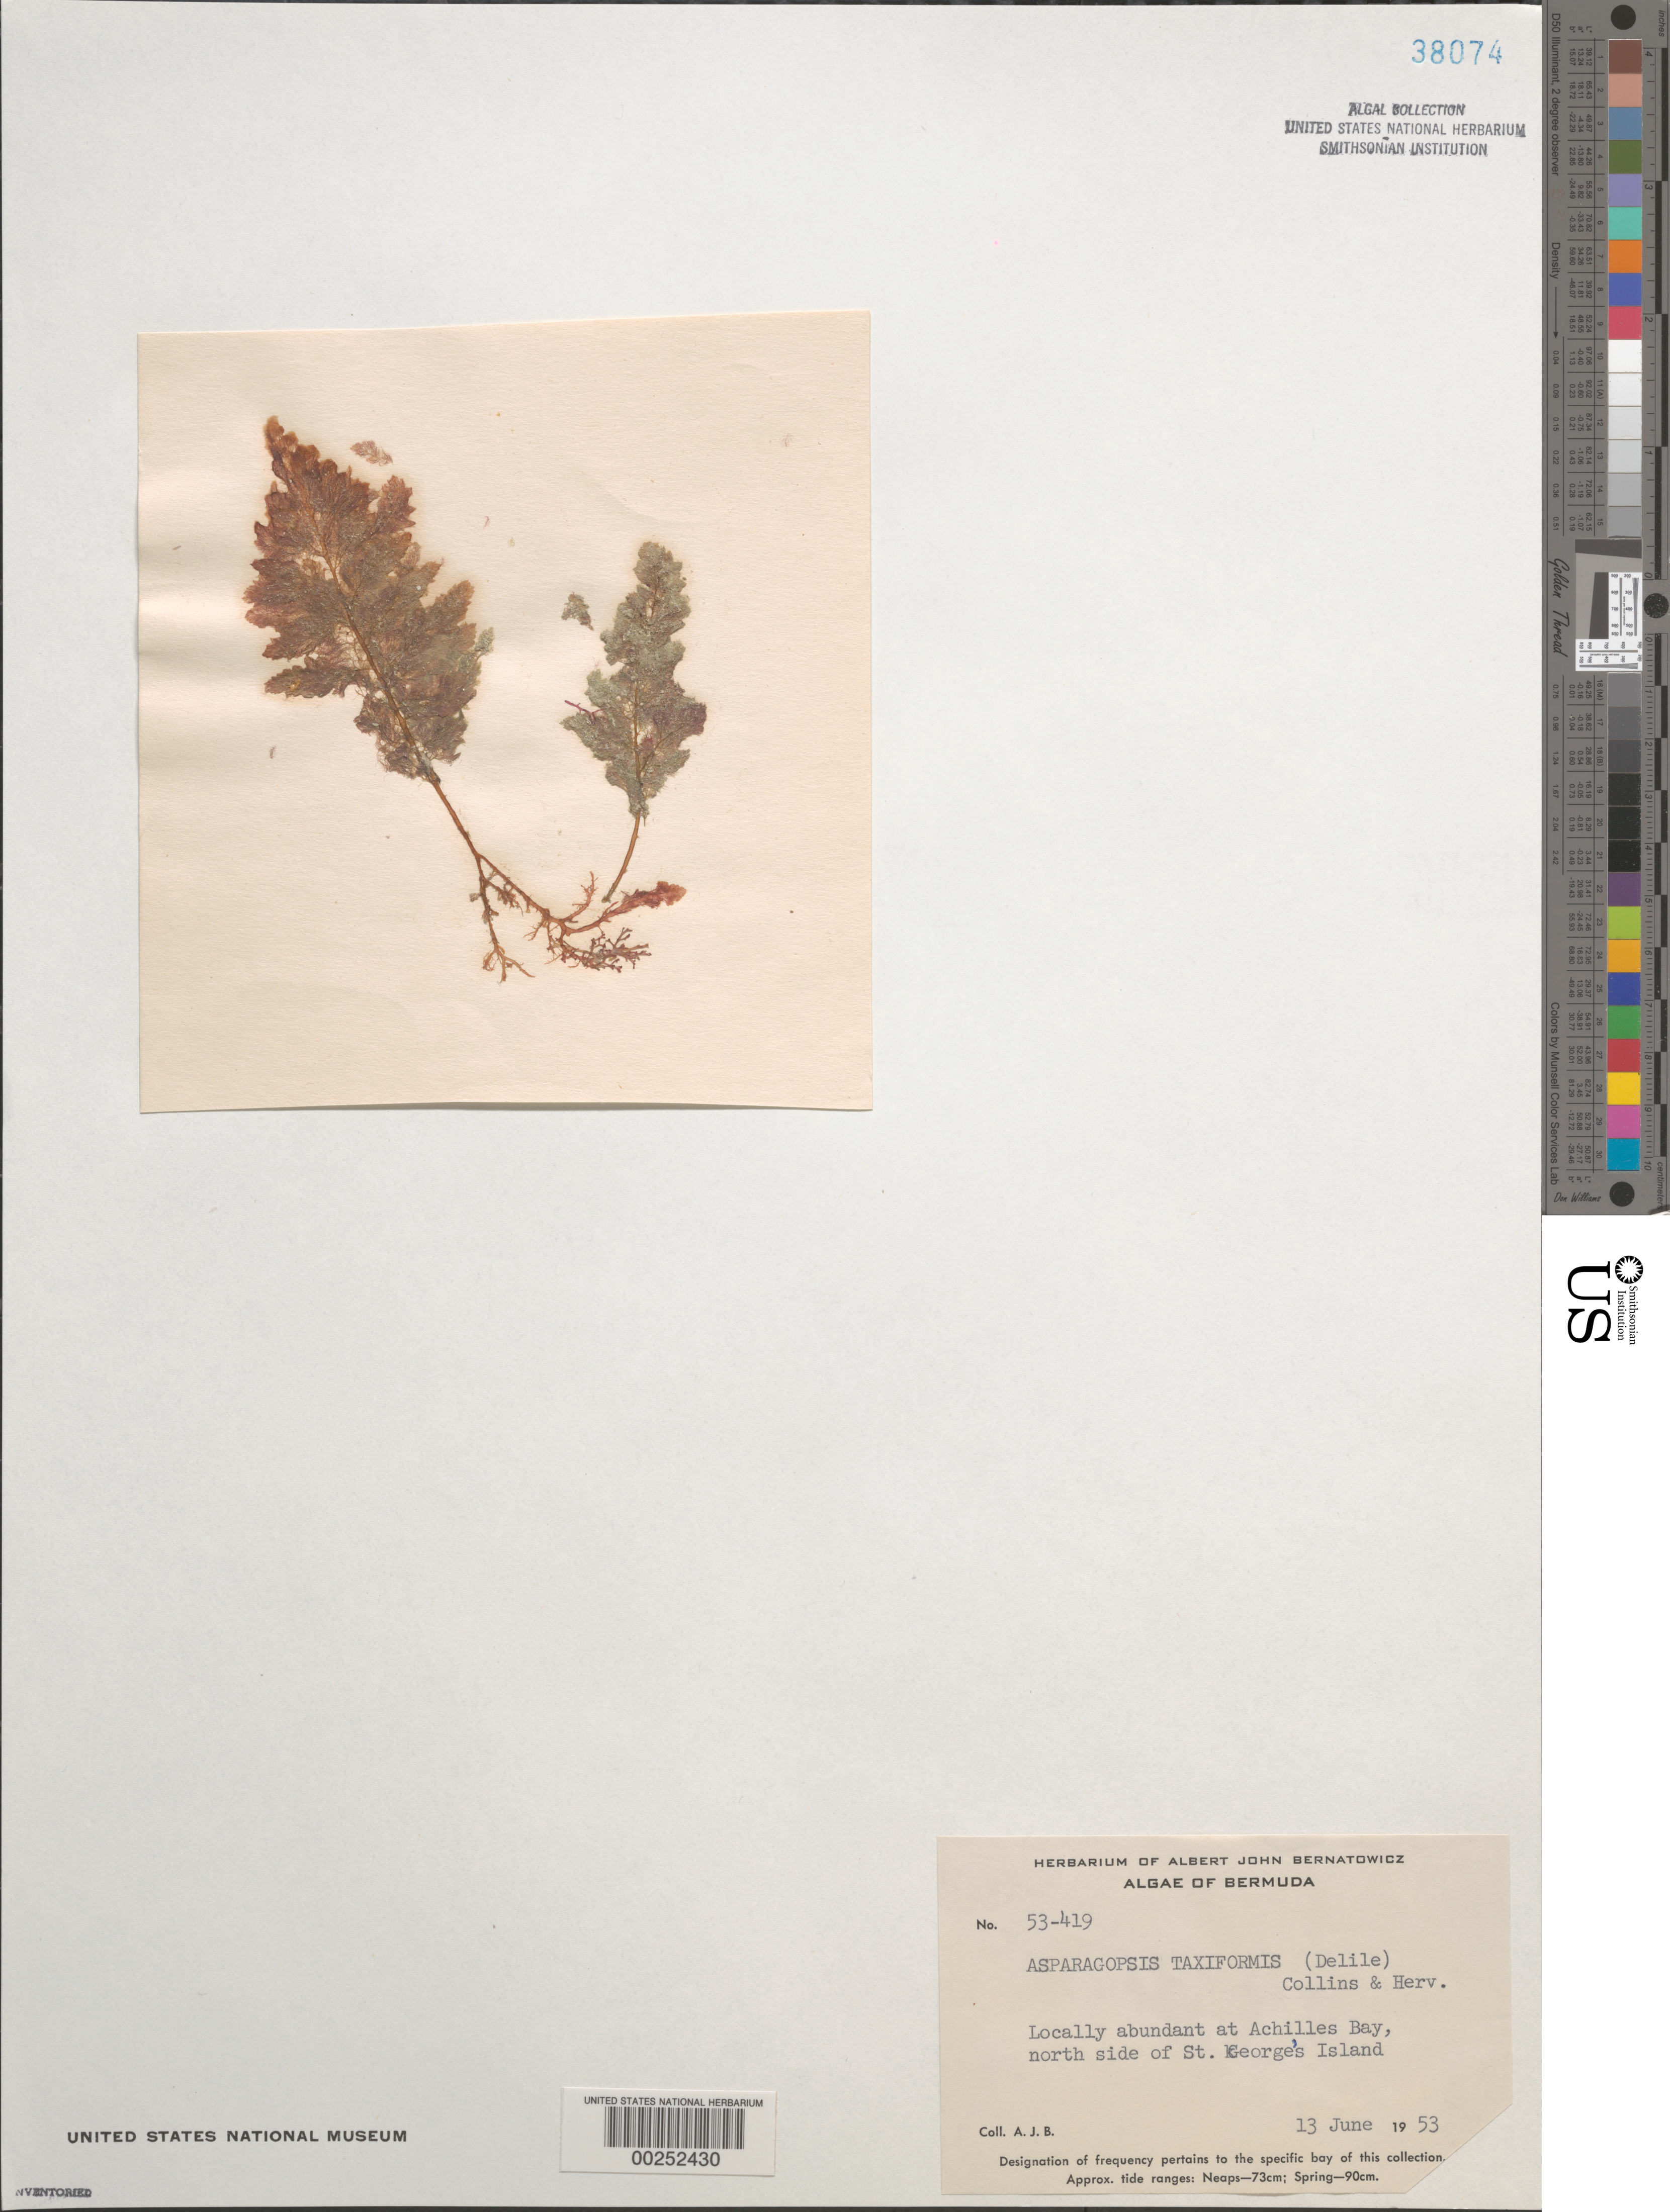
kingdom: Plantae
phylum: Rhodophyta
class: Florideophyceae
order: Bonnemaisoniales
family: Bonnemaisoniaceae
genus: Asparagopsis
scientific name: Asparagopsis taxiformis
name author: (Delile) Trevis.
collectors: A. Bernatowicz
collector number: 53-419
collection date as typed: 13 Jun 1953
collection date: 1953-06-13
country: Bermuda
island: St. George's Island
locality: Achilles Bay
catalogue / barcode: US 38074